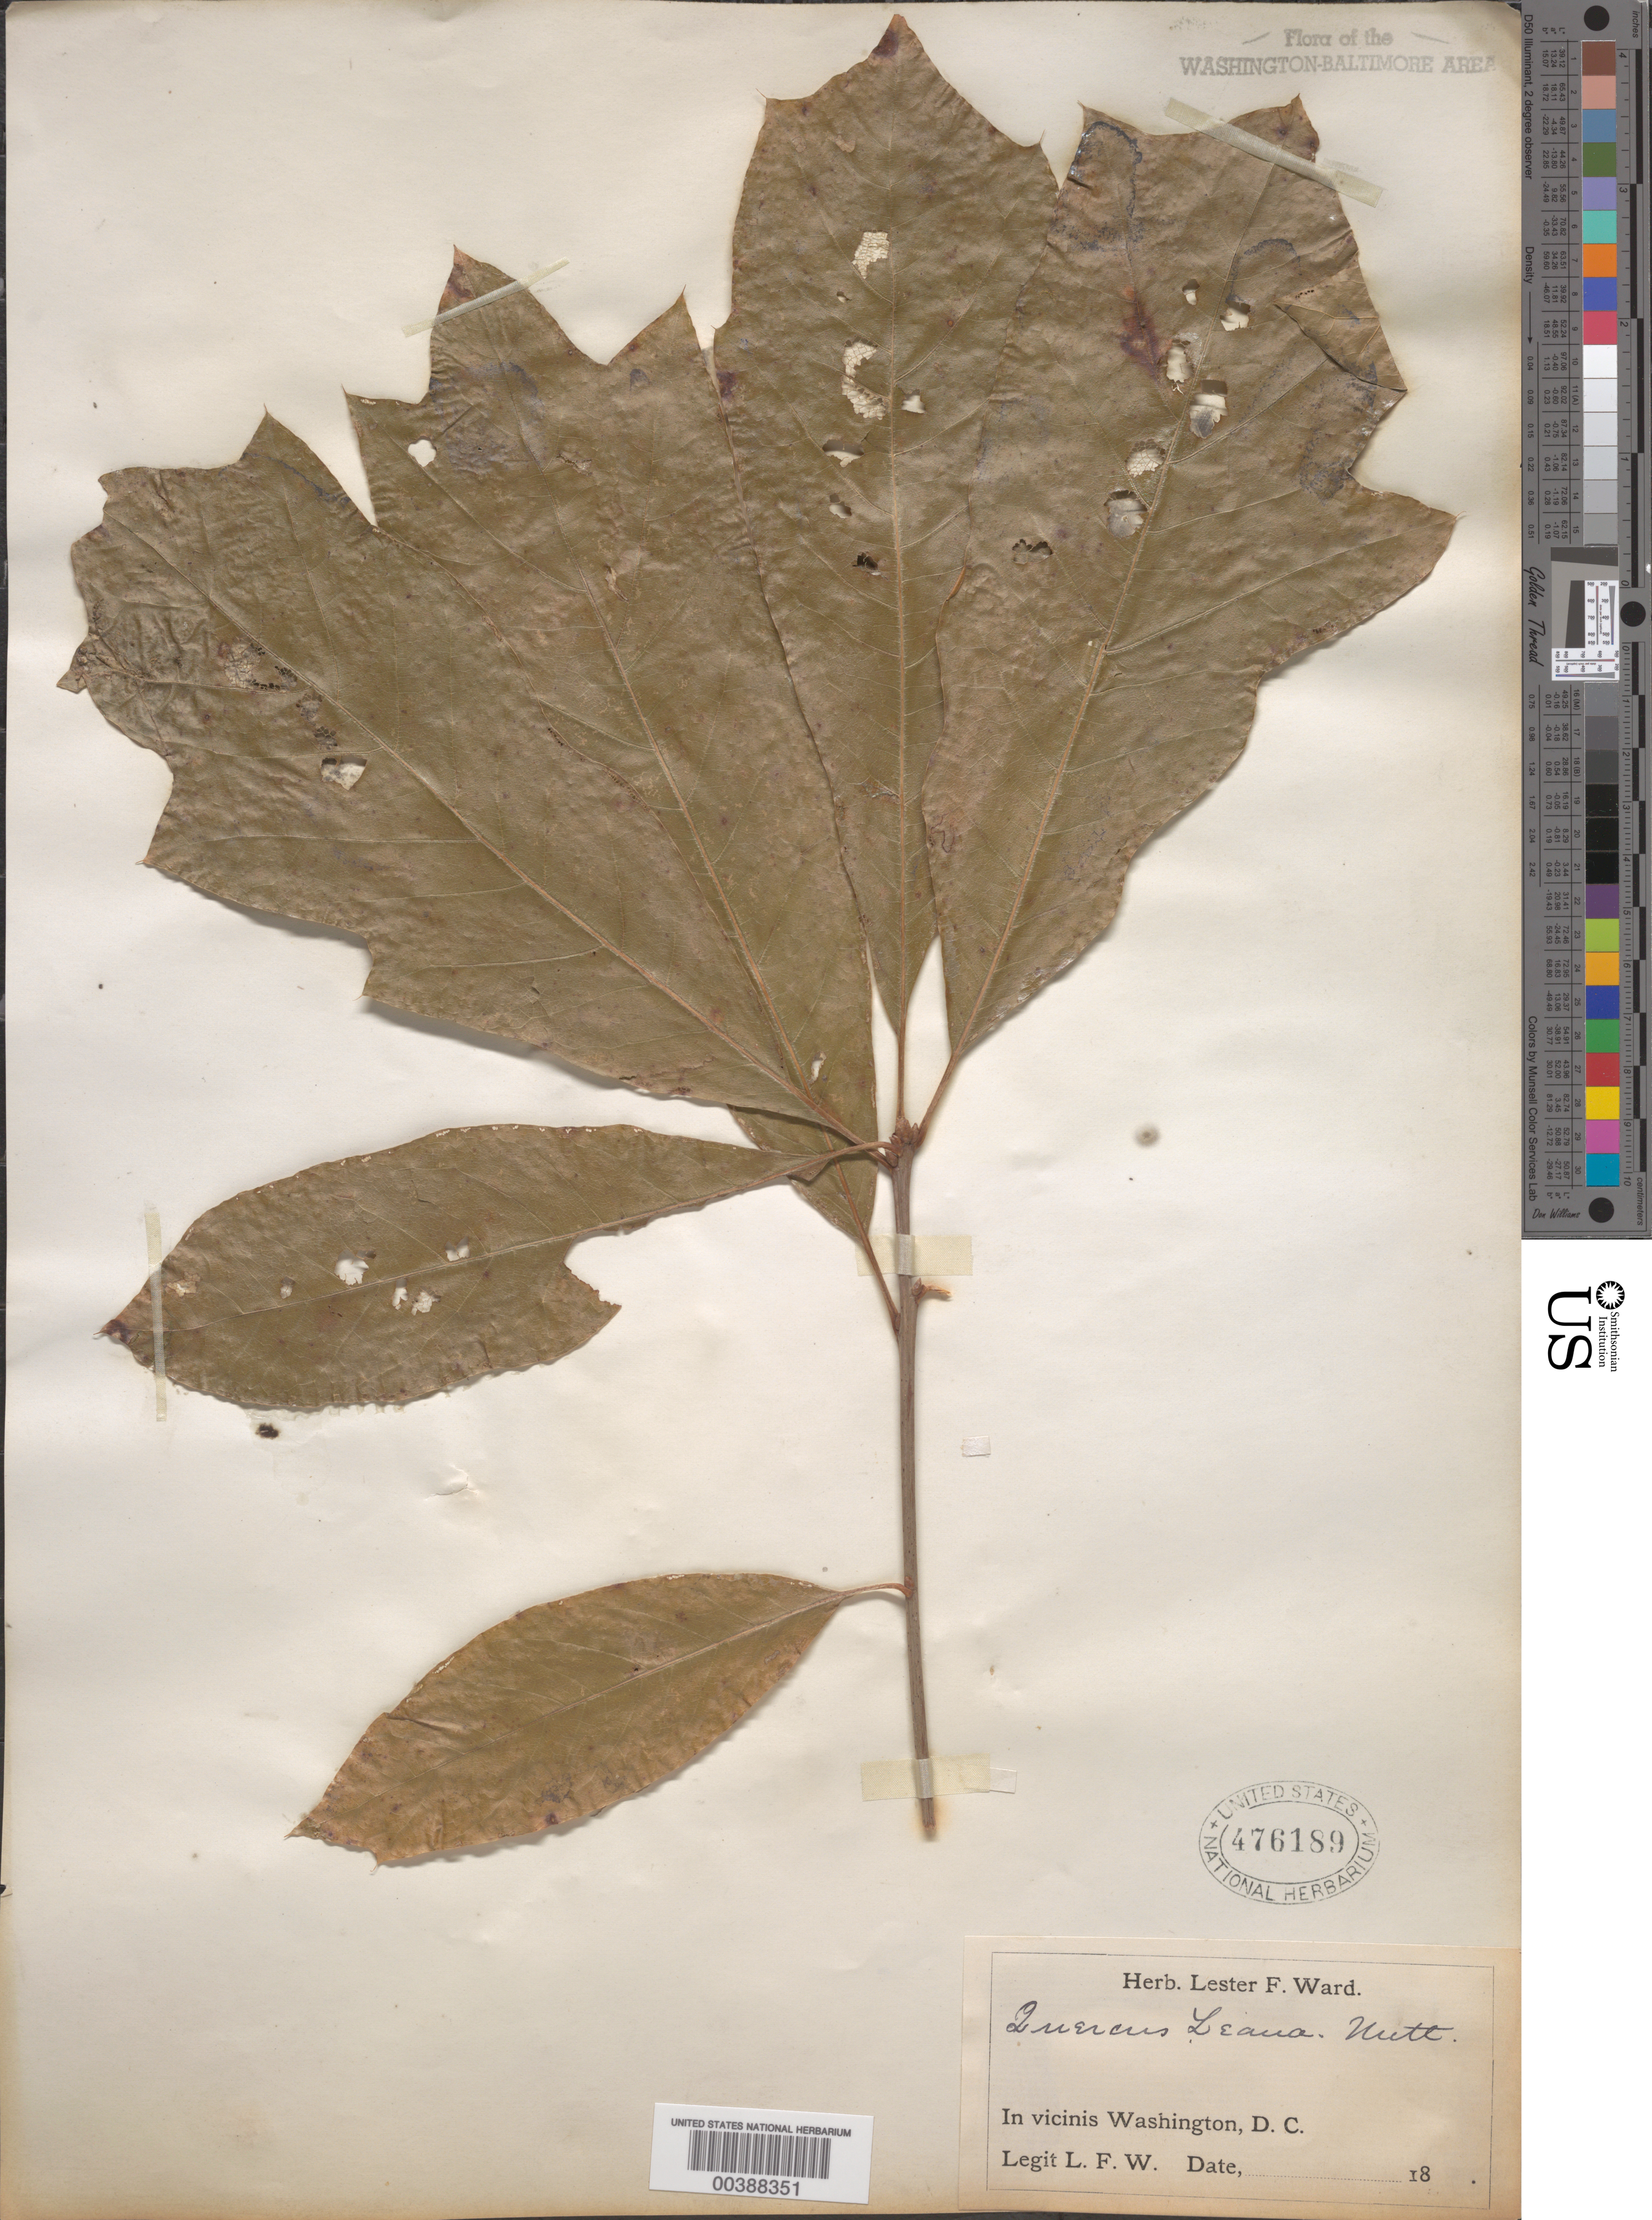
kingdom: Plantae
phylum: Tracheophyta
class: Magnoliopsida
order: Fagales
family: Fagaceae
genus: Quercus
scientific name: Quercus x leana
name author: Nutt.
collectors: L. F. Ward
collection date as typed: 18--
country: United States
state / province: District of Columbia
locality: G.P.W., Washington D.C. area.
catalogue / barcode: US 476189